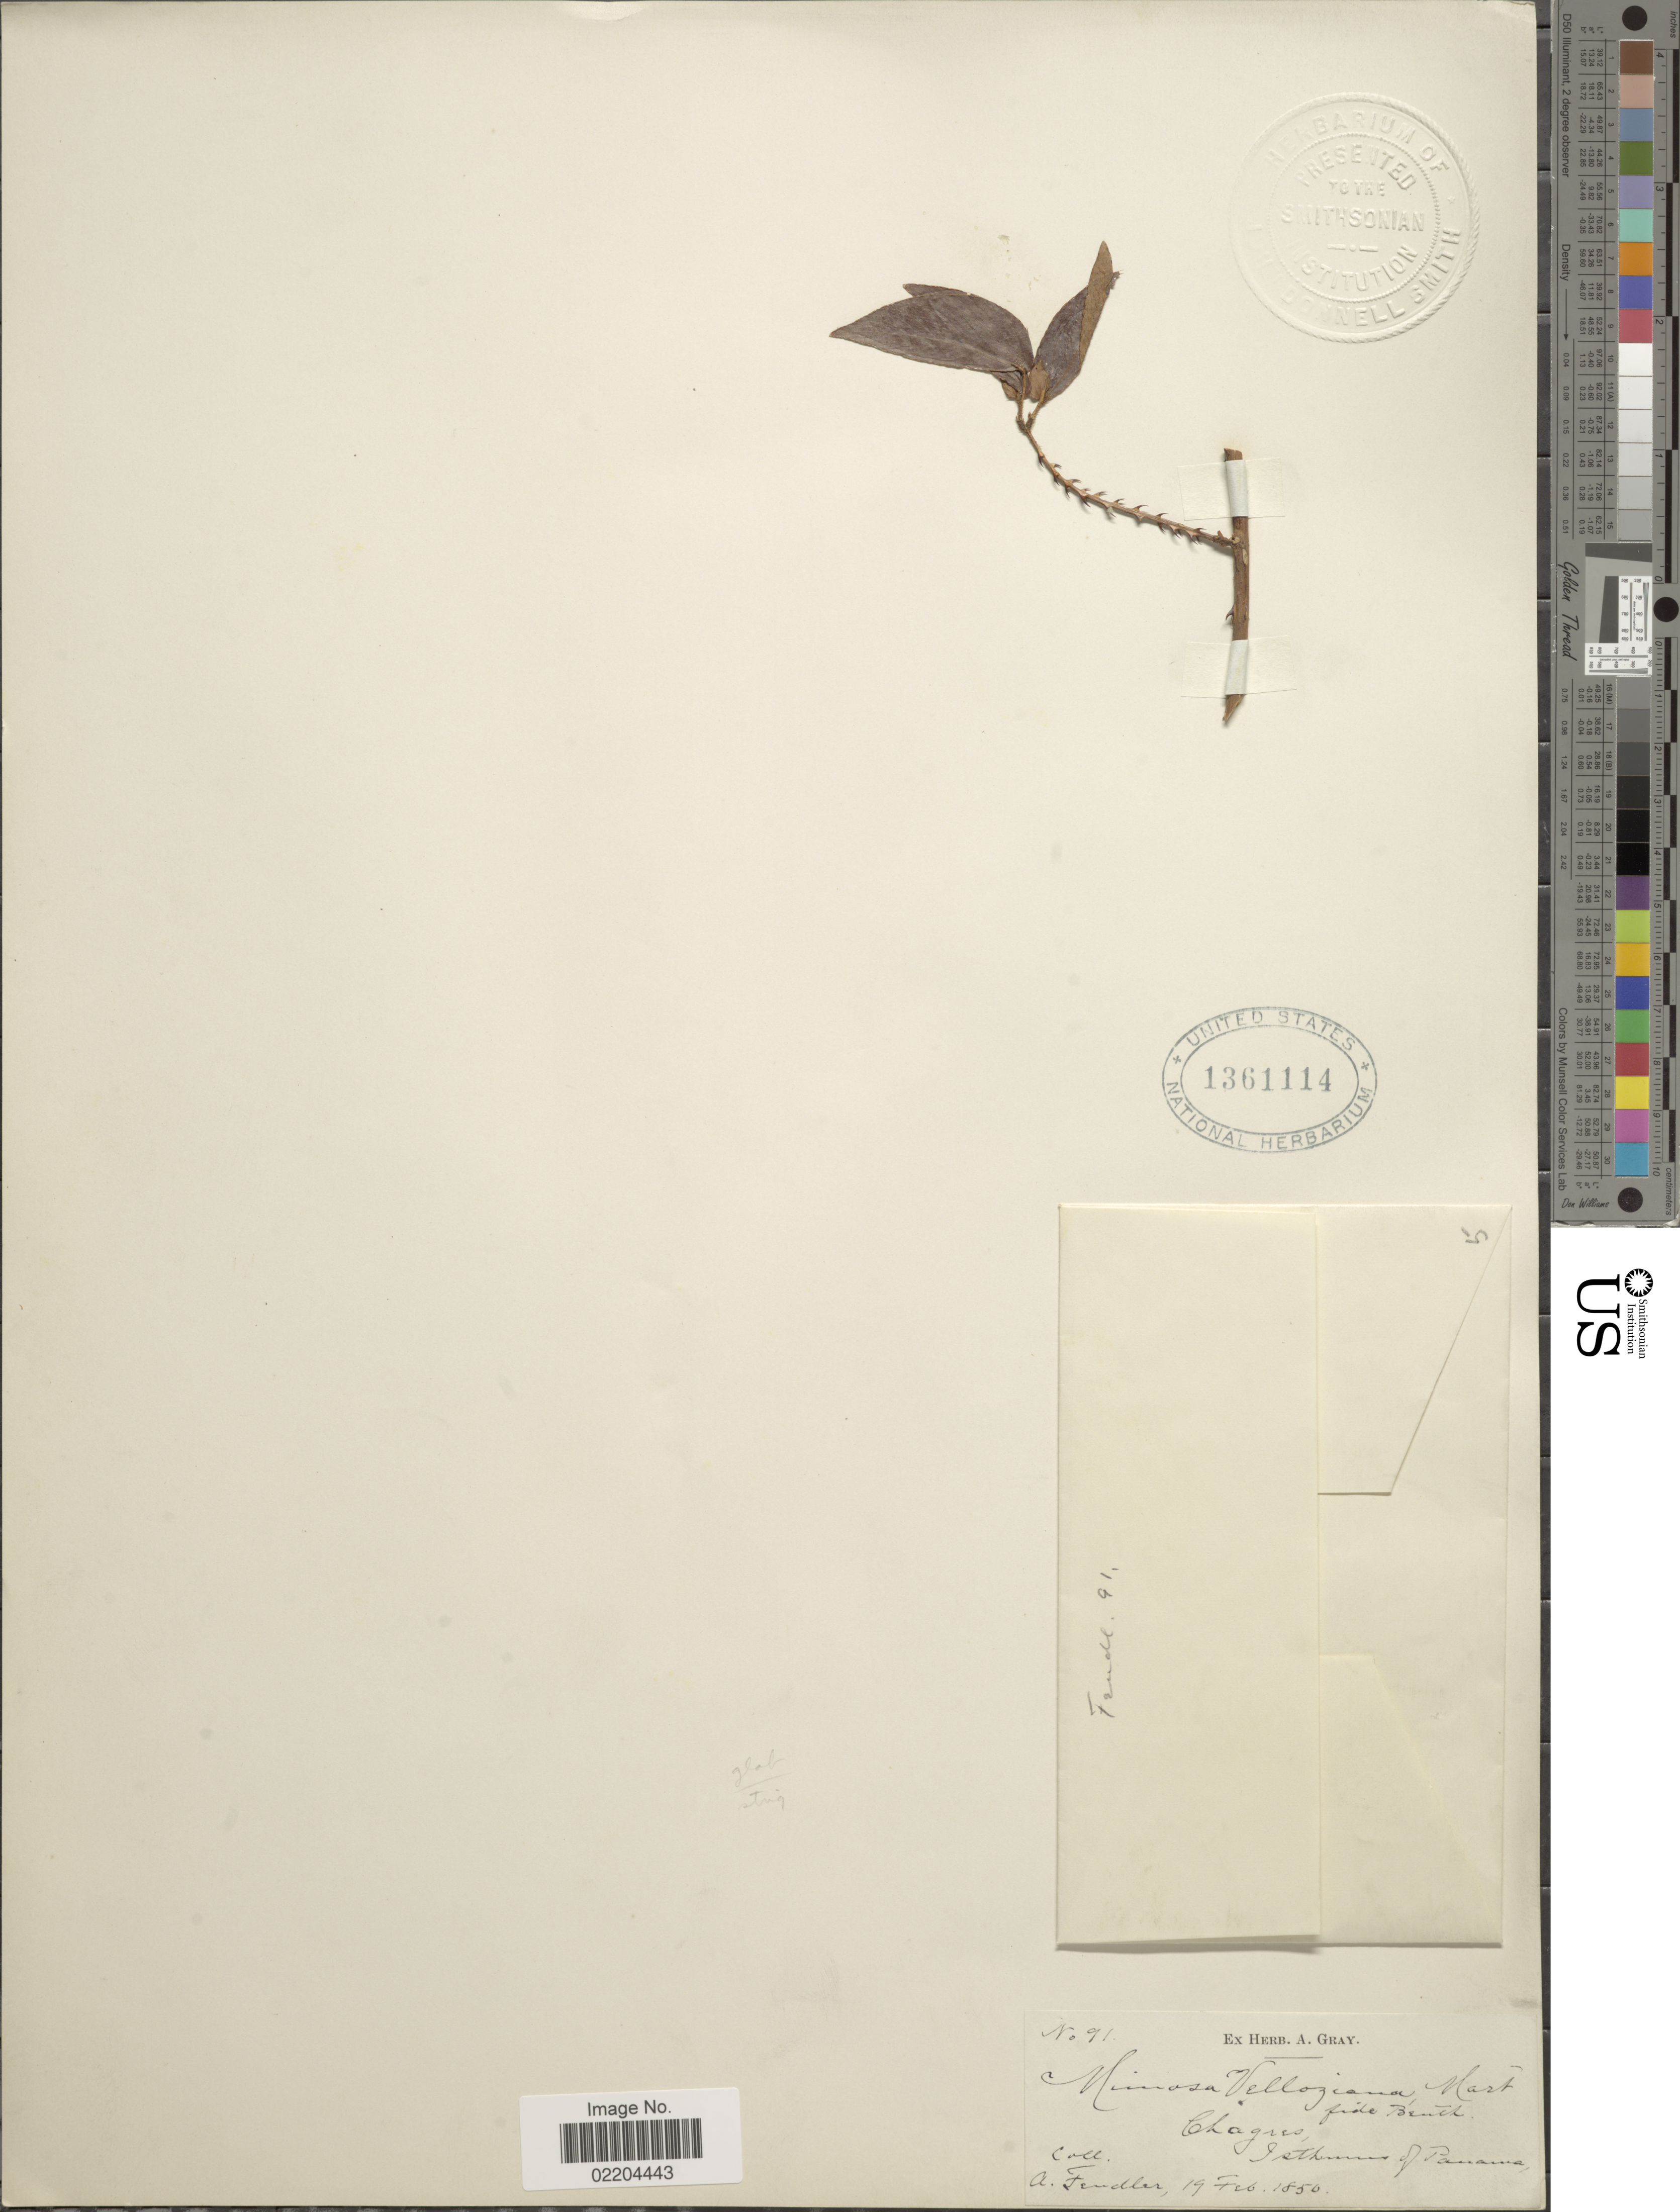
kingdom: Plantae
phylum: Tracheophyta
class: Magnoliopsida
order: Fabales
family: Fabaceae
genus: Mimosa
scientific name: Mimosa maxonii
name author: Standl.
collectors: A. Fendler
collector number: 91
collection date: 1850-02-19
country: Panama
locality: Chagres, Isthmus of Panama.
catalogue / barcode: US 1361114